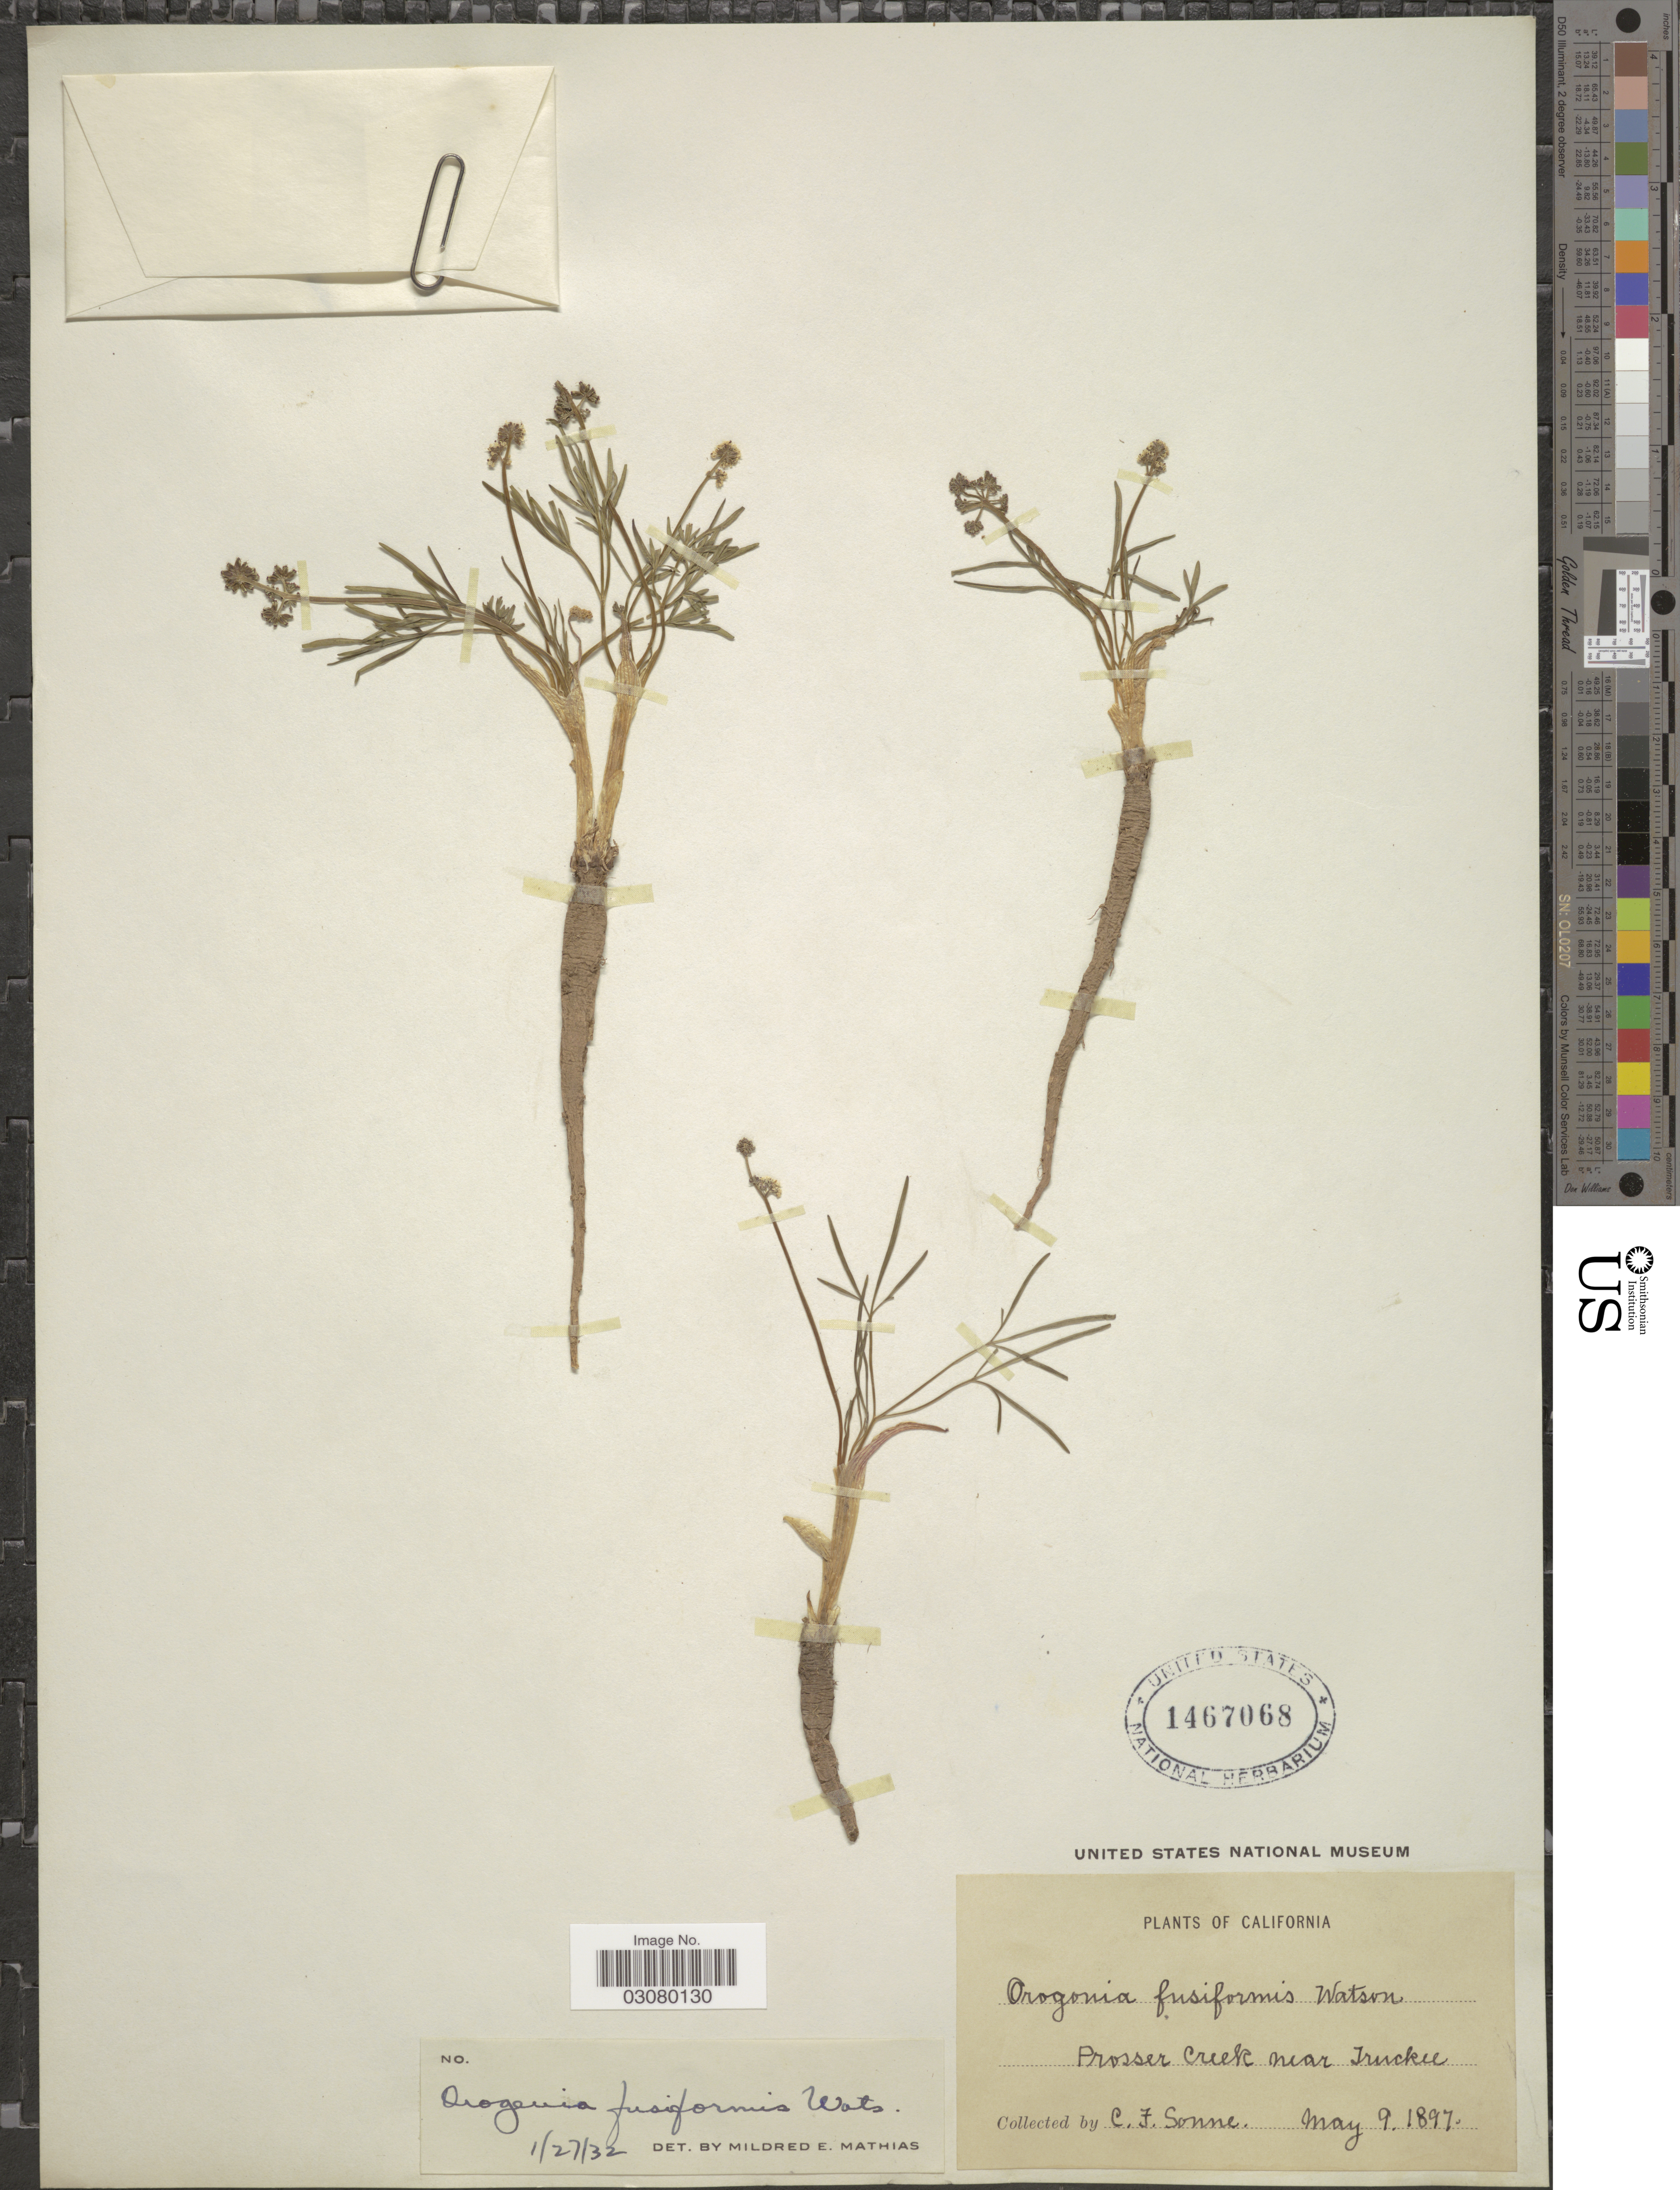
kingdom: Plantae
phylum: Tracheophyta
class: Magnoliopsida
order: Apiales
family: Apiaceae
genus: Orogenia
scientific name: Orogenia fusiformis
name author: S. Watson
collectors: C. Sonne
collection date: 1897-05-09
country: United States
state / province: California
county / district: Nevada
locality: Prosser Creek near Truckee.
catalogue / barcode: US 1467068